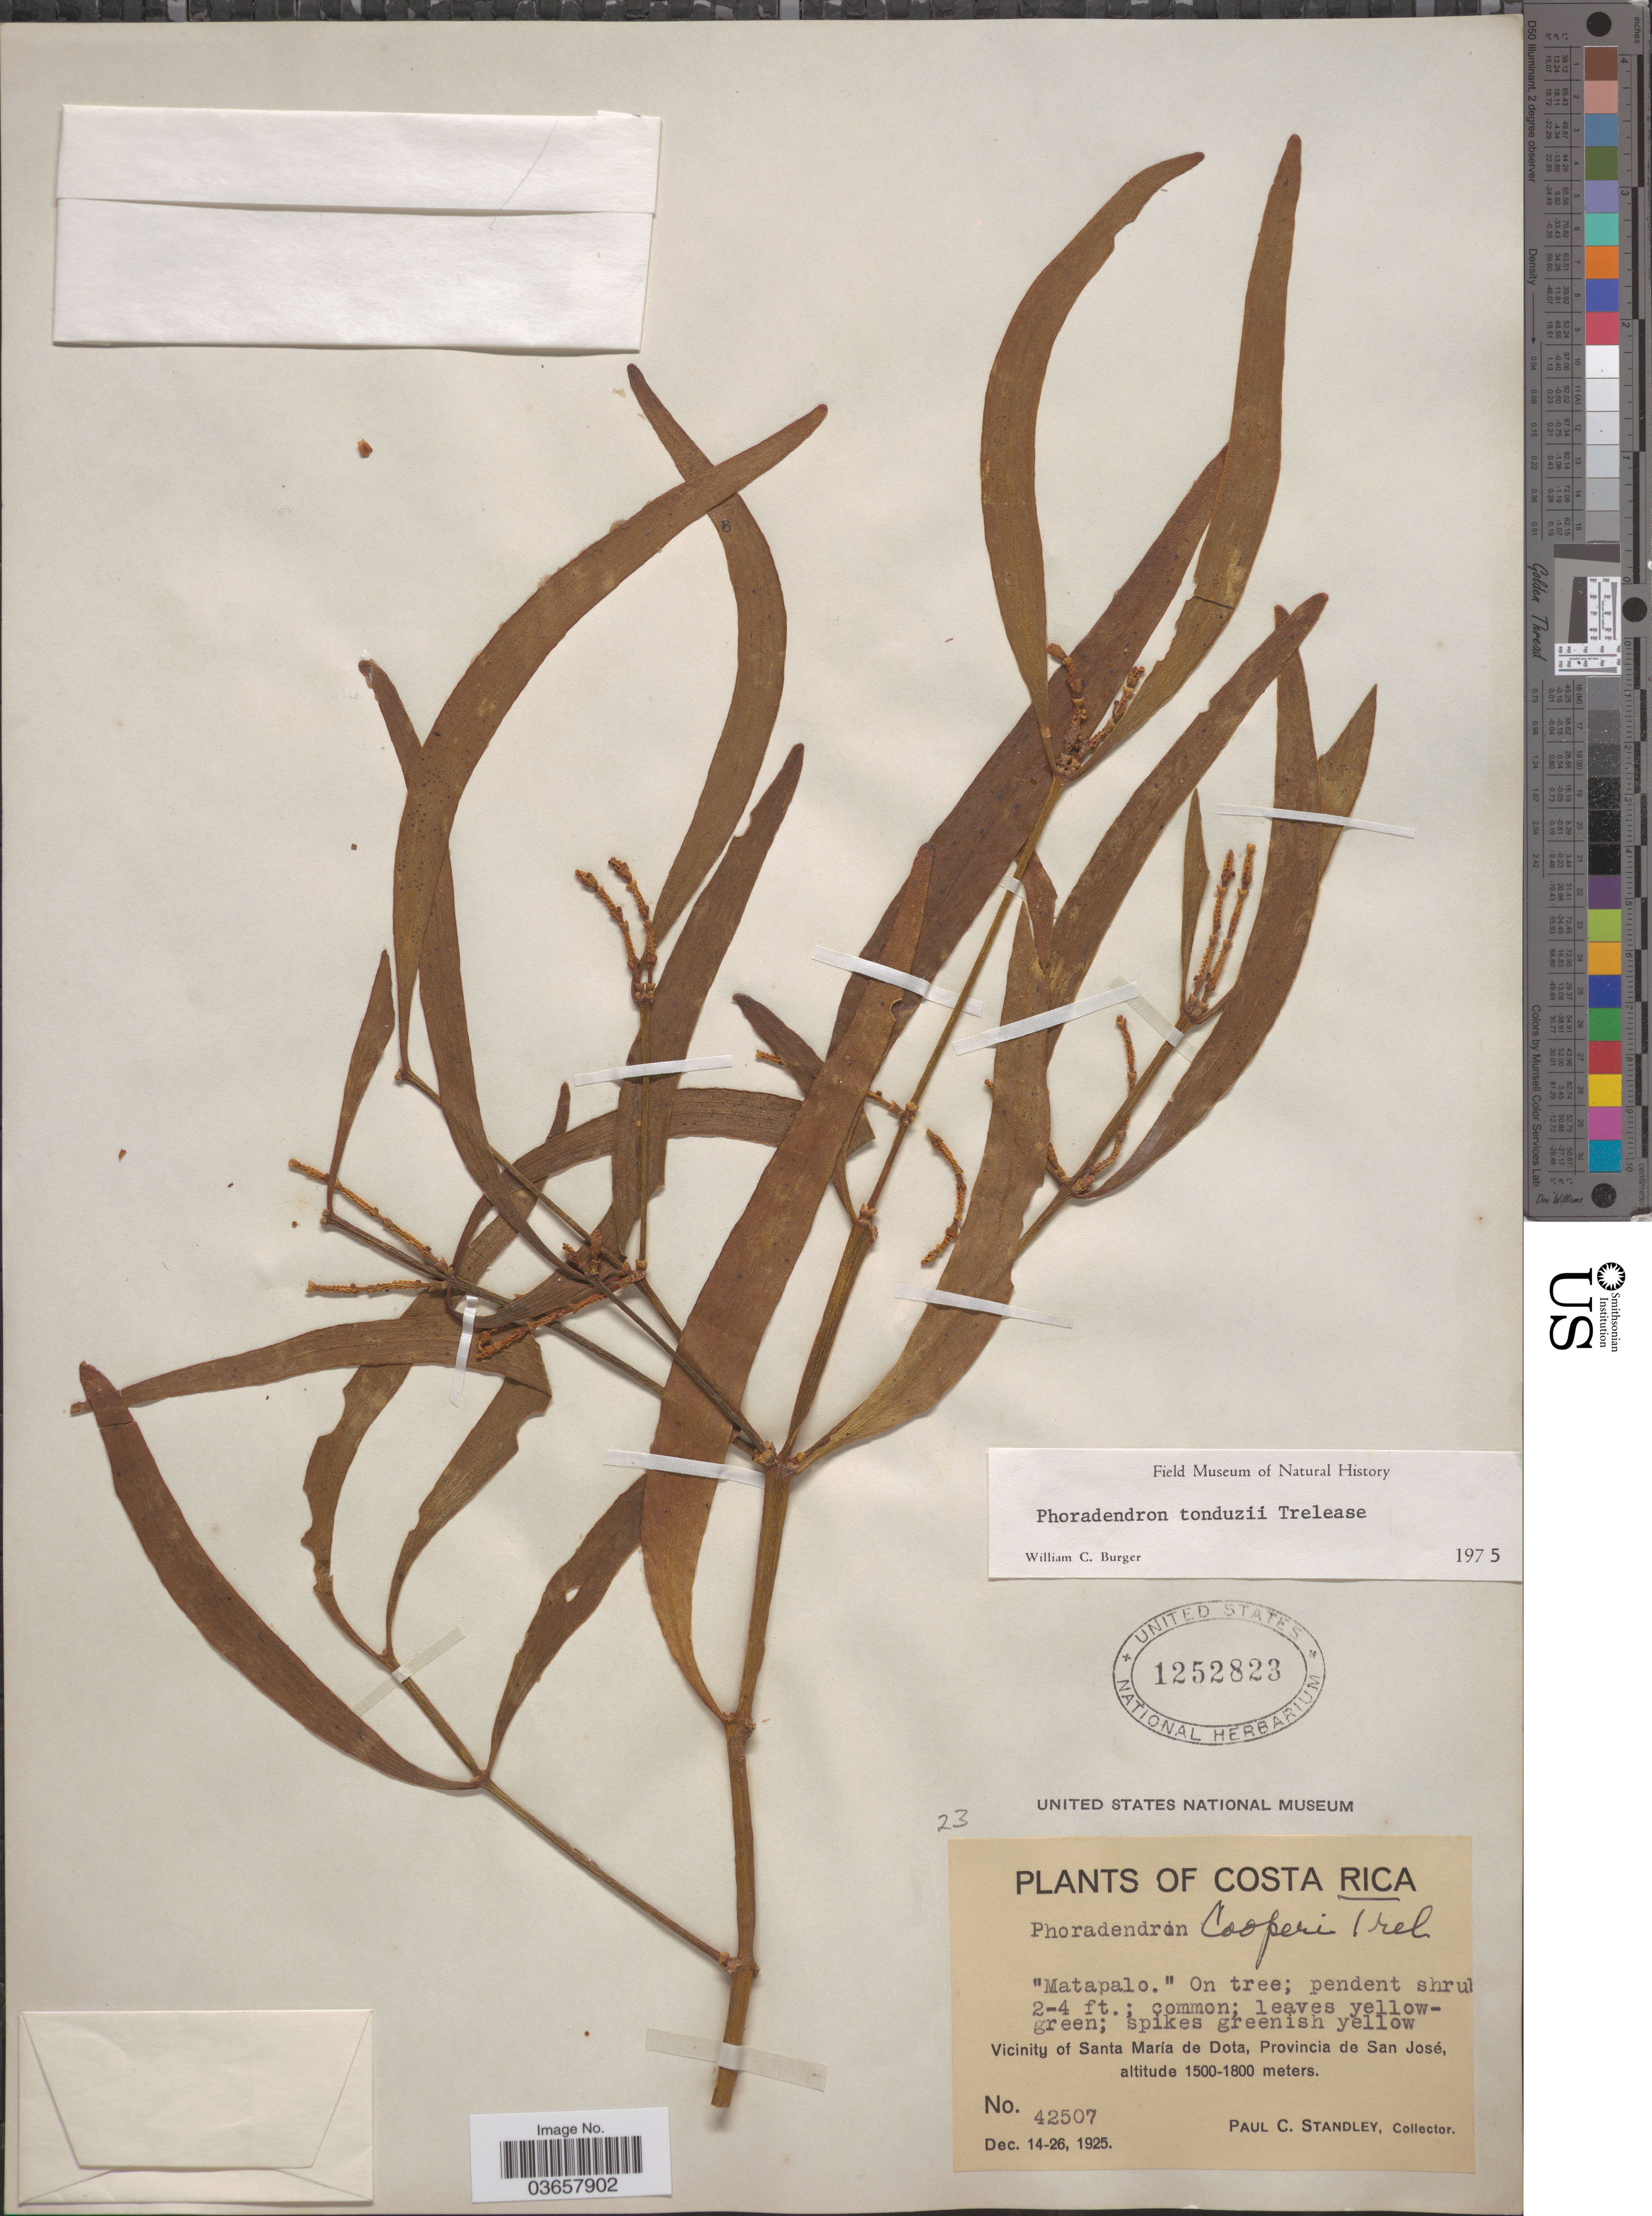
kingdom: Plantae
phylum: Tracheophyta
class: Magnoliopsida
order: Santalales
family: Viscaceae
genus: Phoradendron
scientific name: Phoradendron tonduzii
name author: Trel.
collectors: P. C. Standley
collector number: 42507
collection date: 1925-12-14/1925-12-26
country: Costa Rica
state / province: San José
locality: Vicinity of Santa María de Dota.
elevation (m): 1500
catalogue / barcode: US 1252823